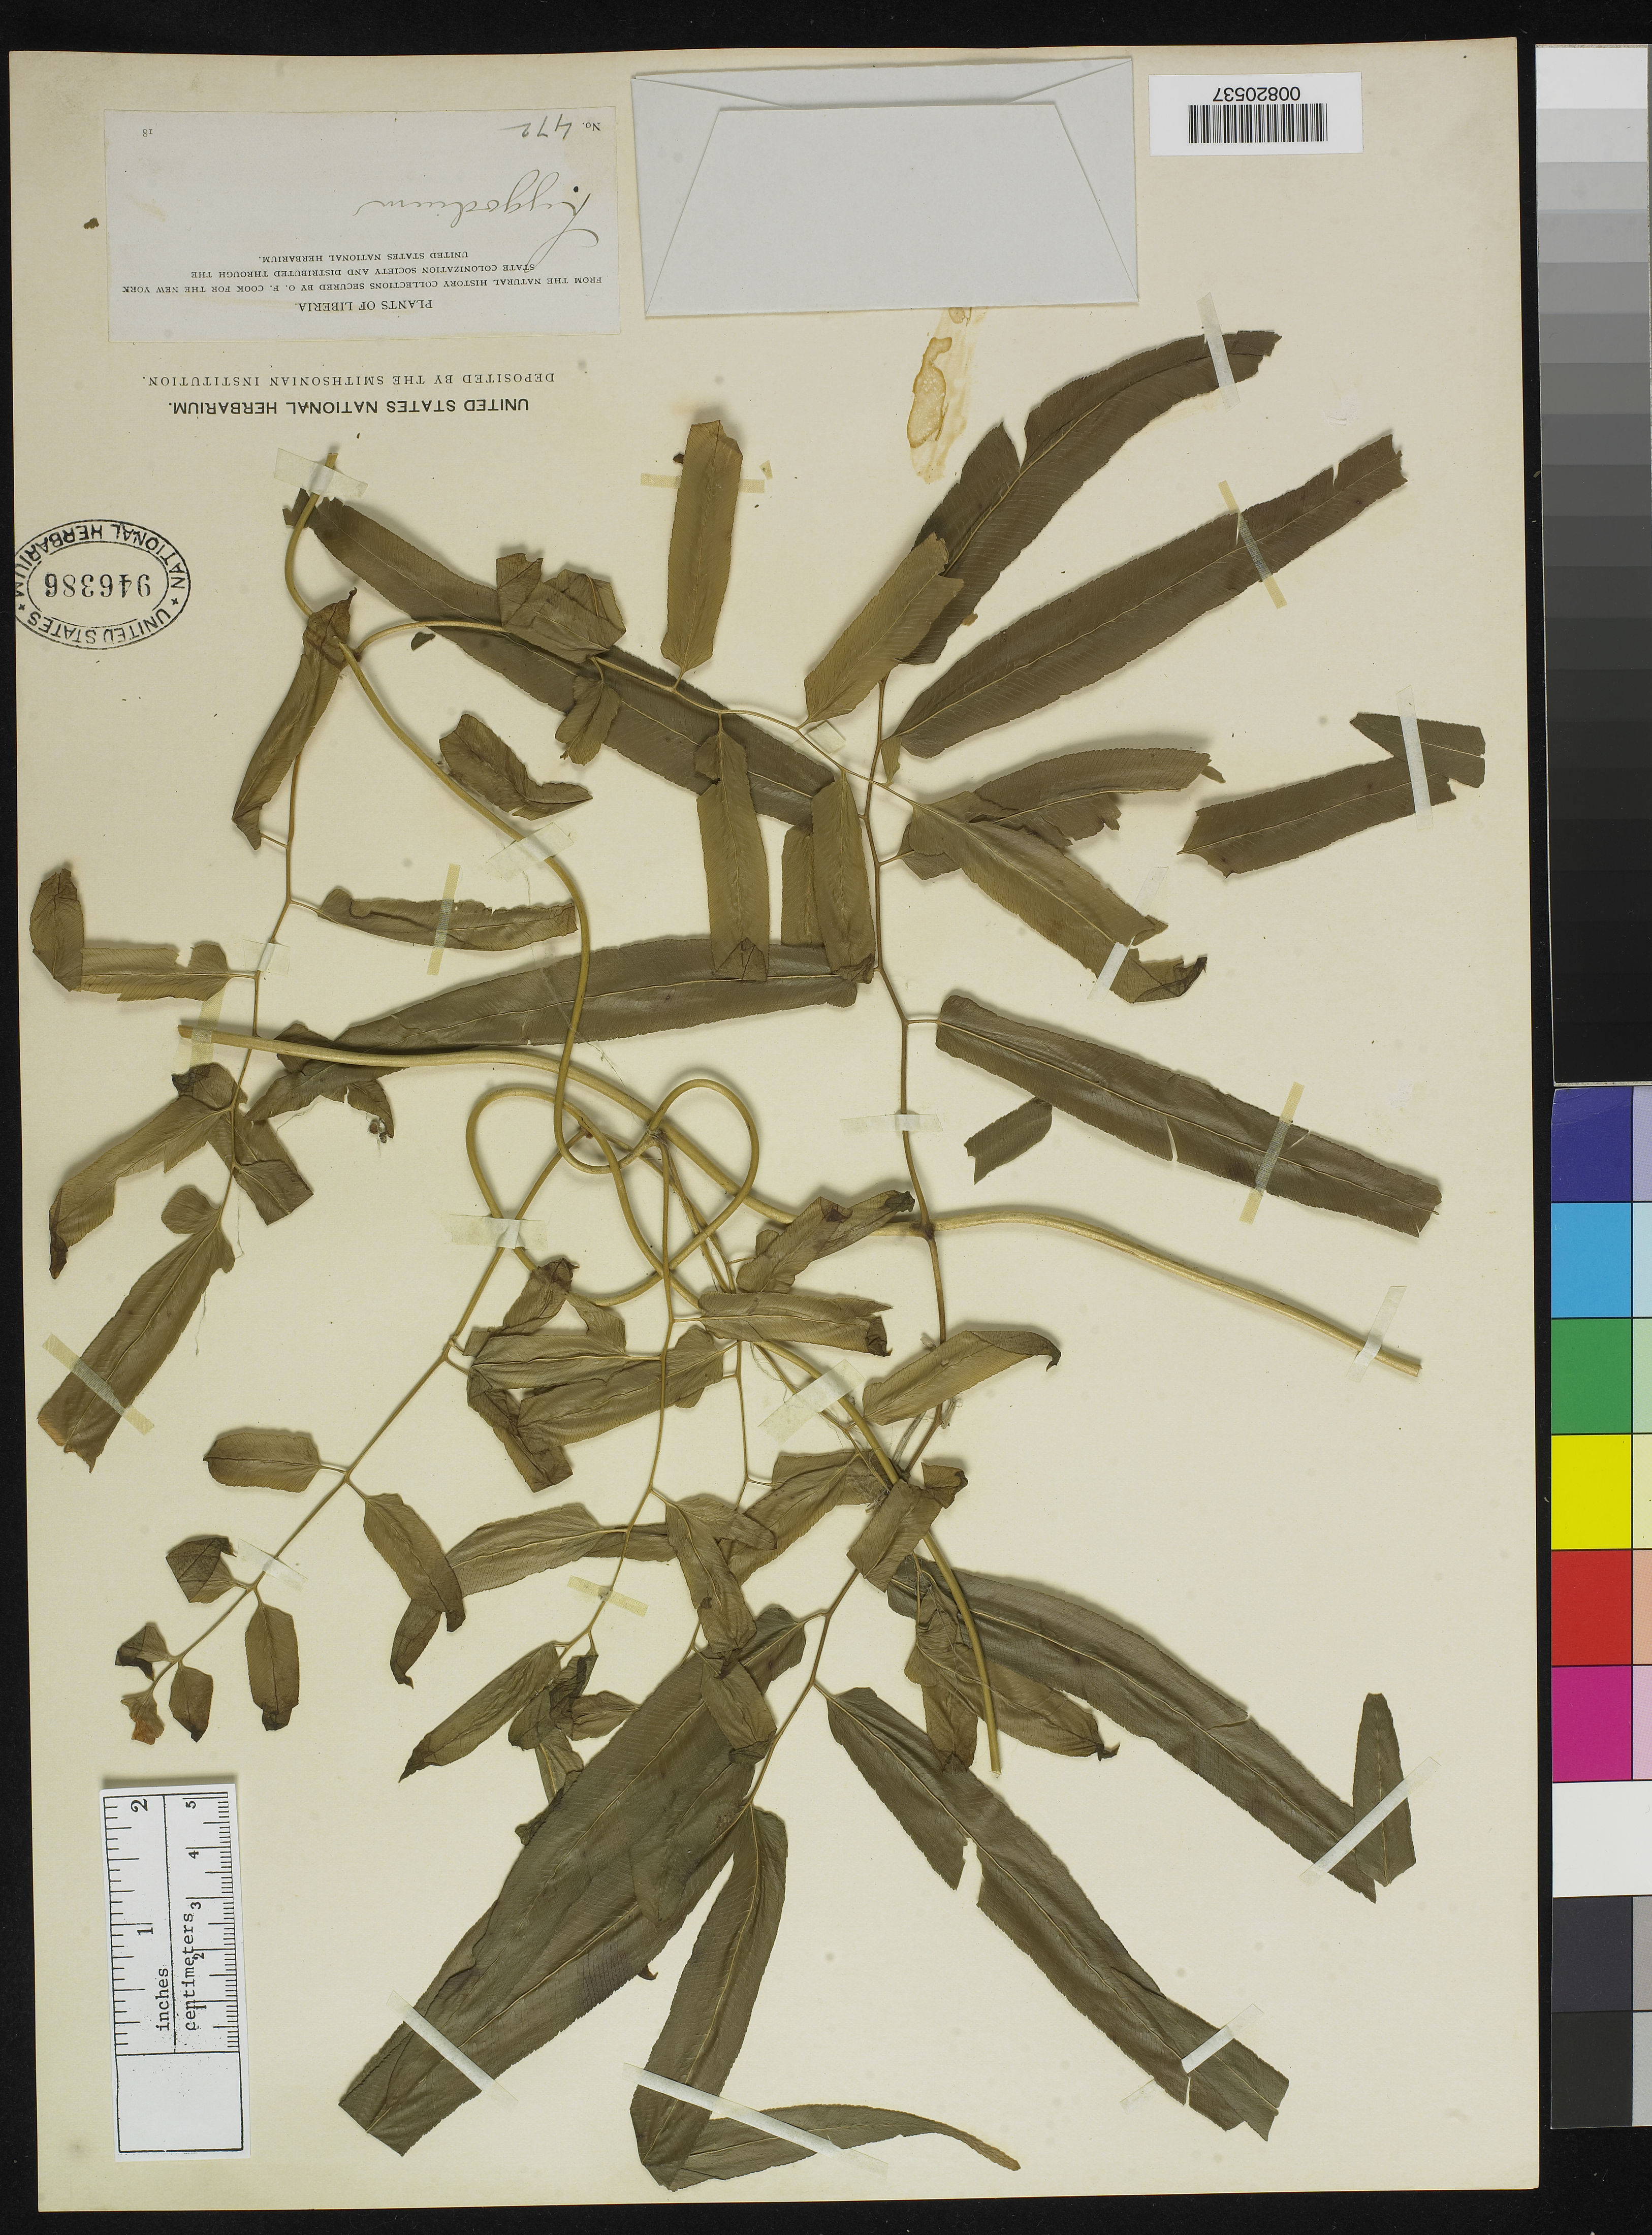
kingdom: Plantae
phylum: Tracheophyta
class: Polypodiopsida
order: Schizaeales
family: Lygodiaceae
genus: Lygodium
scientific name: Lygodium sp.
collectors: O. F. Cook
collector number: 472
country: Liberia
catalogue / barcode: US 946386